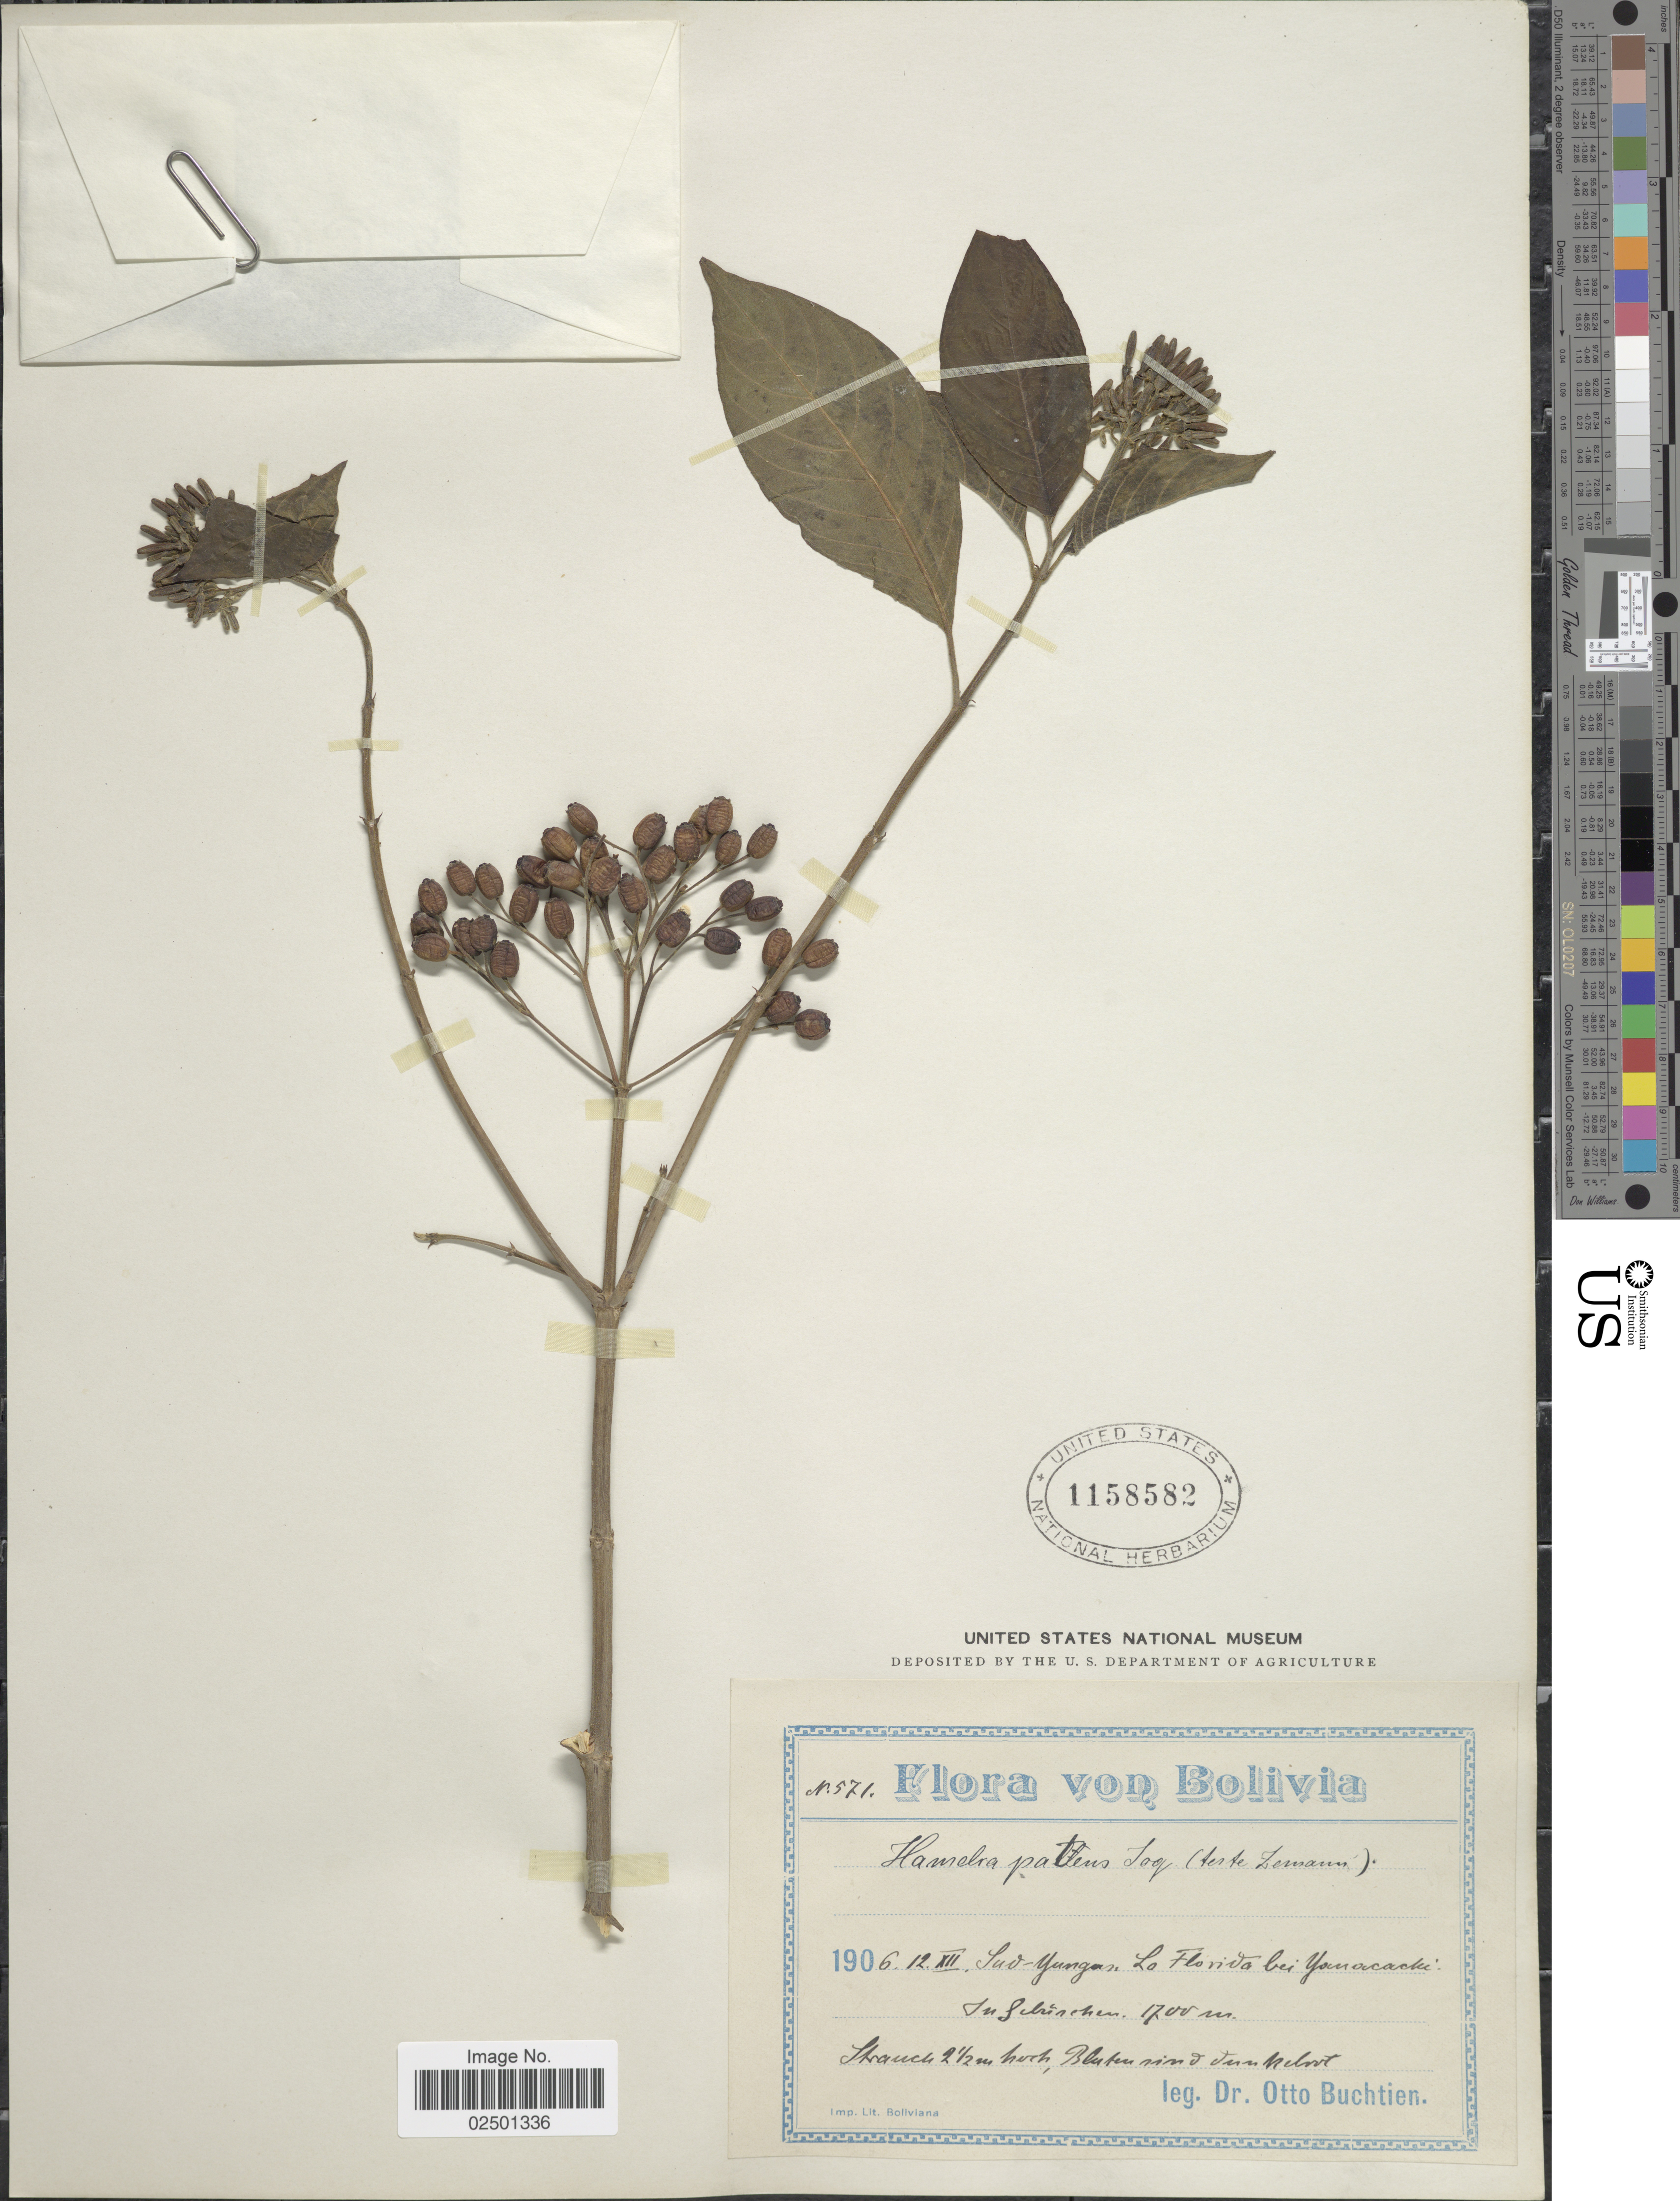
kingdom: Plantae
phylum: Tracheophyta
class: Magnoliopsida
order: Gentianales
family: Rubiaceae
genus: Hamelia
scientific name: Hamelia patens var. patens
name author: Jacq.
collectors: O. Buchtien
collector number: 571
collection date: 1906-12-12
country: Bolivia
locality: Sud-Yungas. La Florida bei Yanacachi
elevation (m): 1700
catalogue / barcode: US 1158582